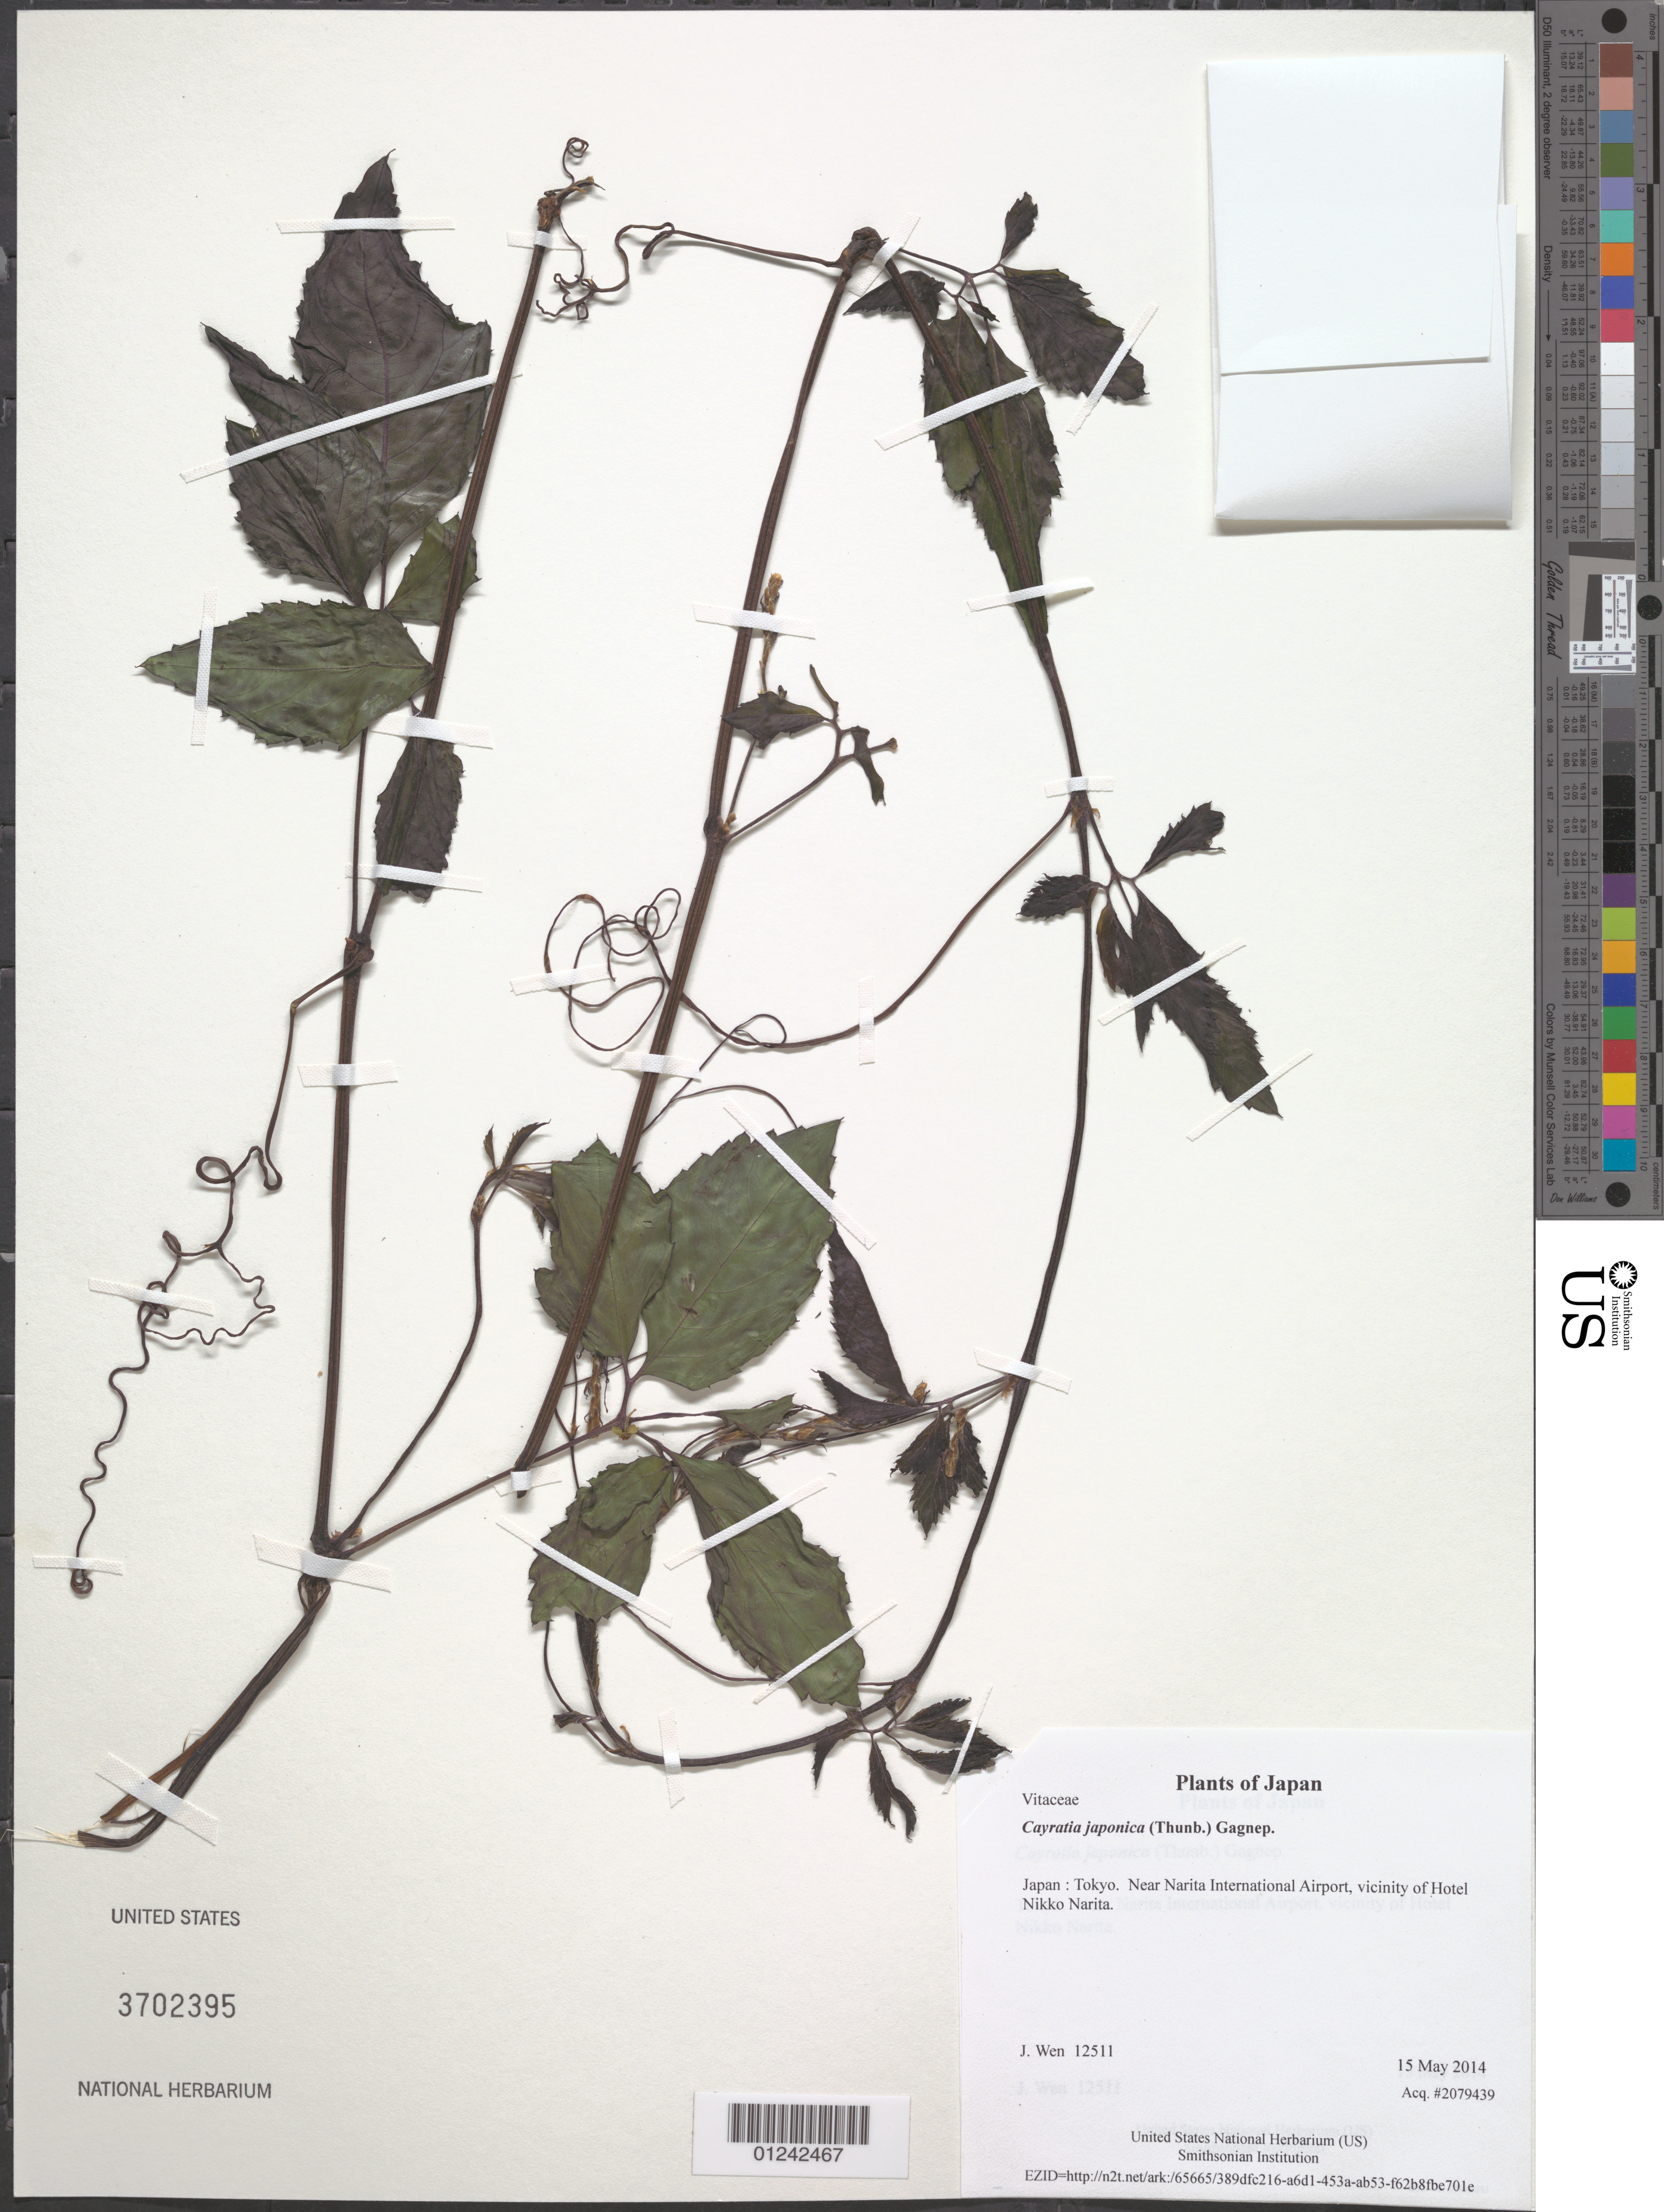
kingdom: Plantae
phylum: Tracheophyta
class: Magnoliopsida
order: Vitales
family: Vitaceae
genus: Causonis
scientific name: Causonis japonica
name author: (Thunb.) Raf.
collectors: J. Wen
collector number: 12511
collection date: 2014-05-15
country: Japan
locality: Tokyo. Near Narita International Airport, vicinity of Hotel Nikko Narita.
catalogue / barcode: US 3702395